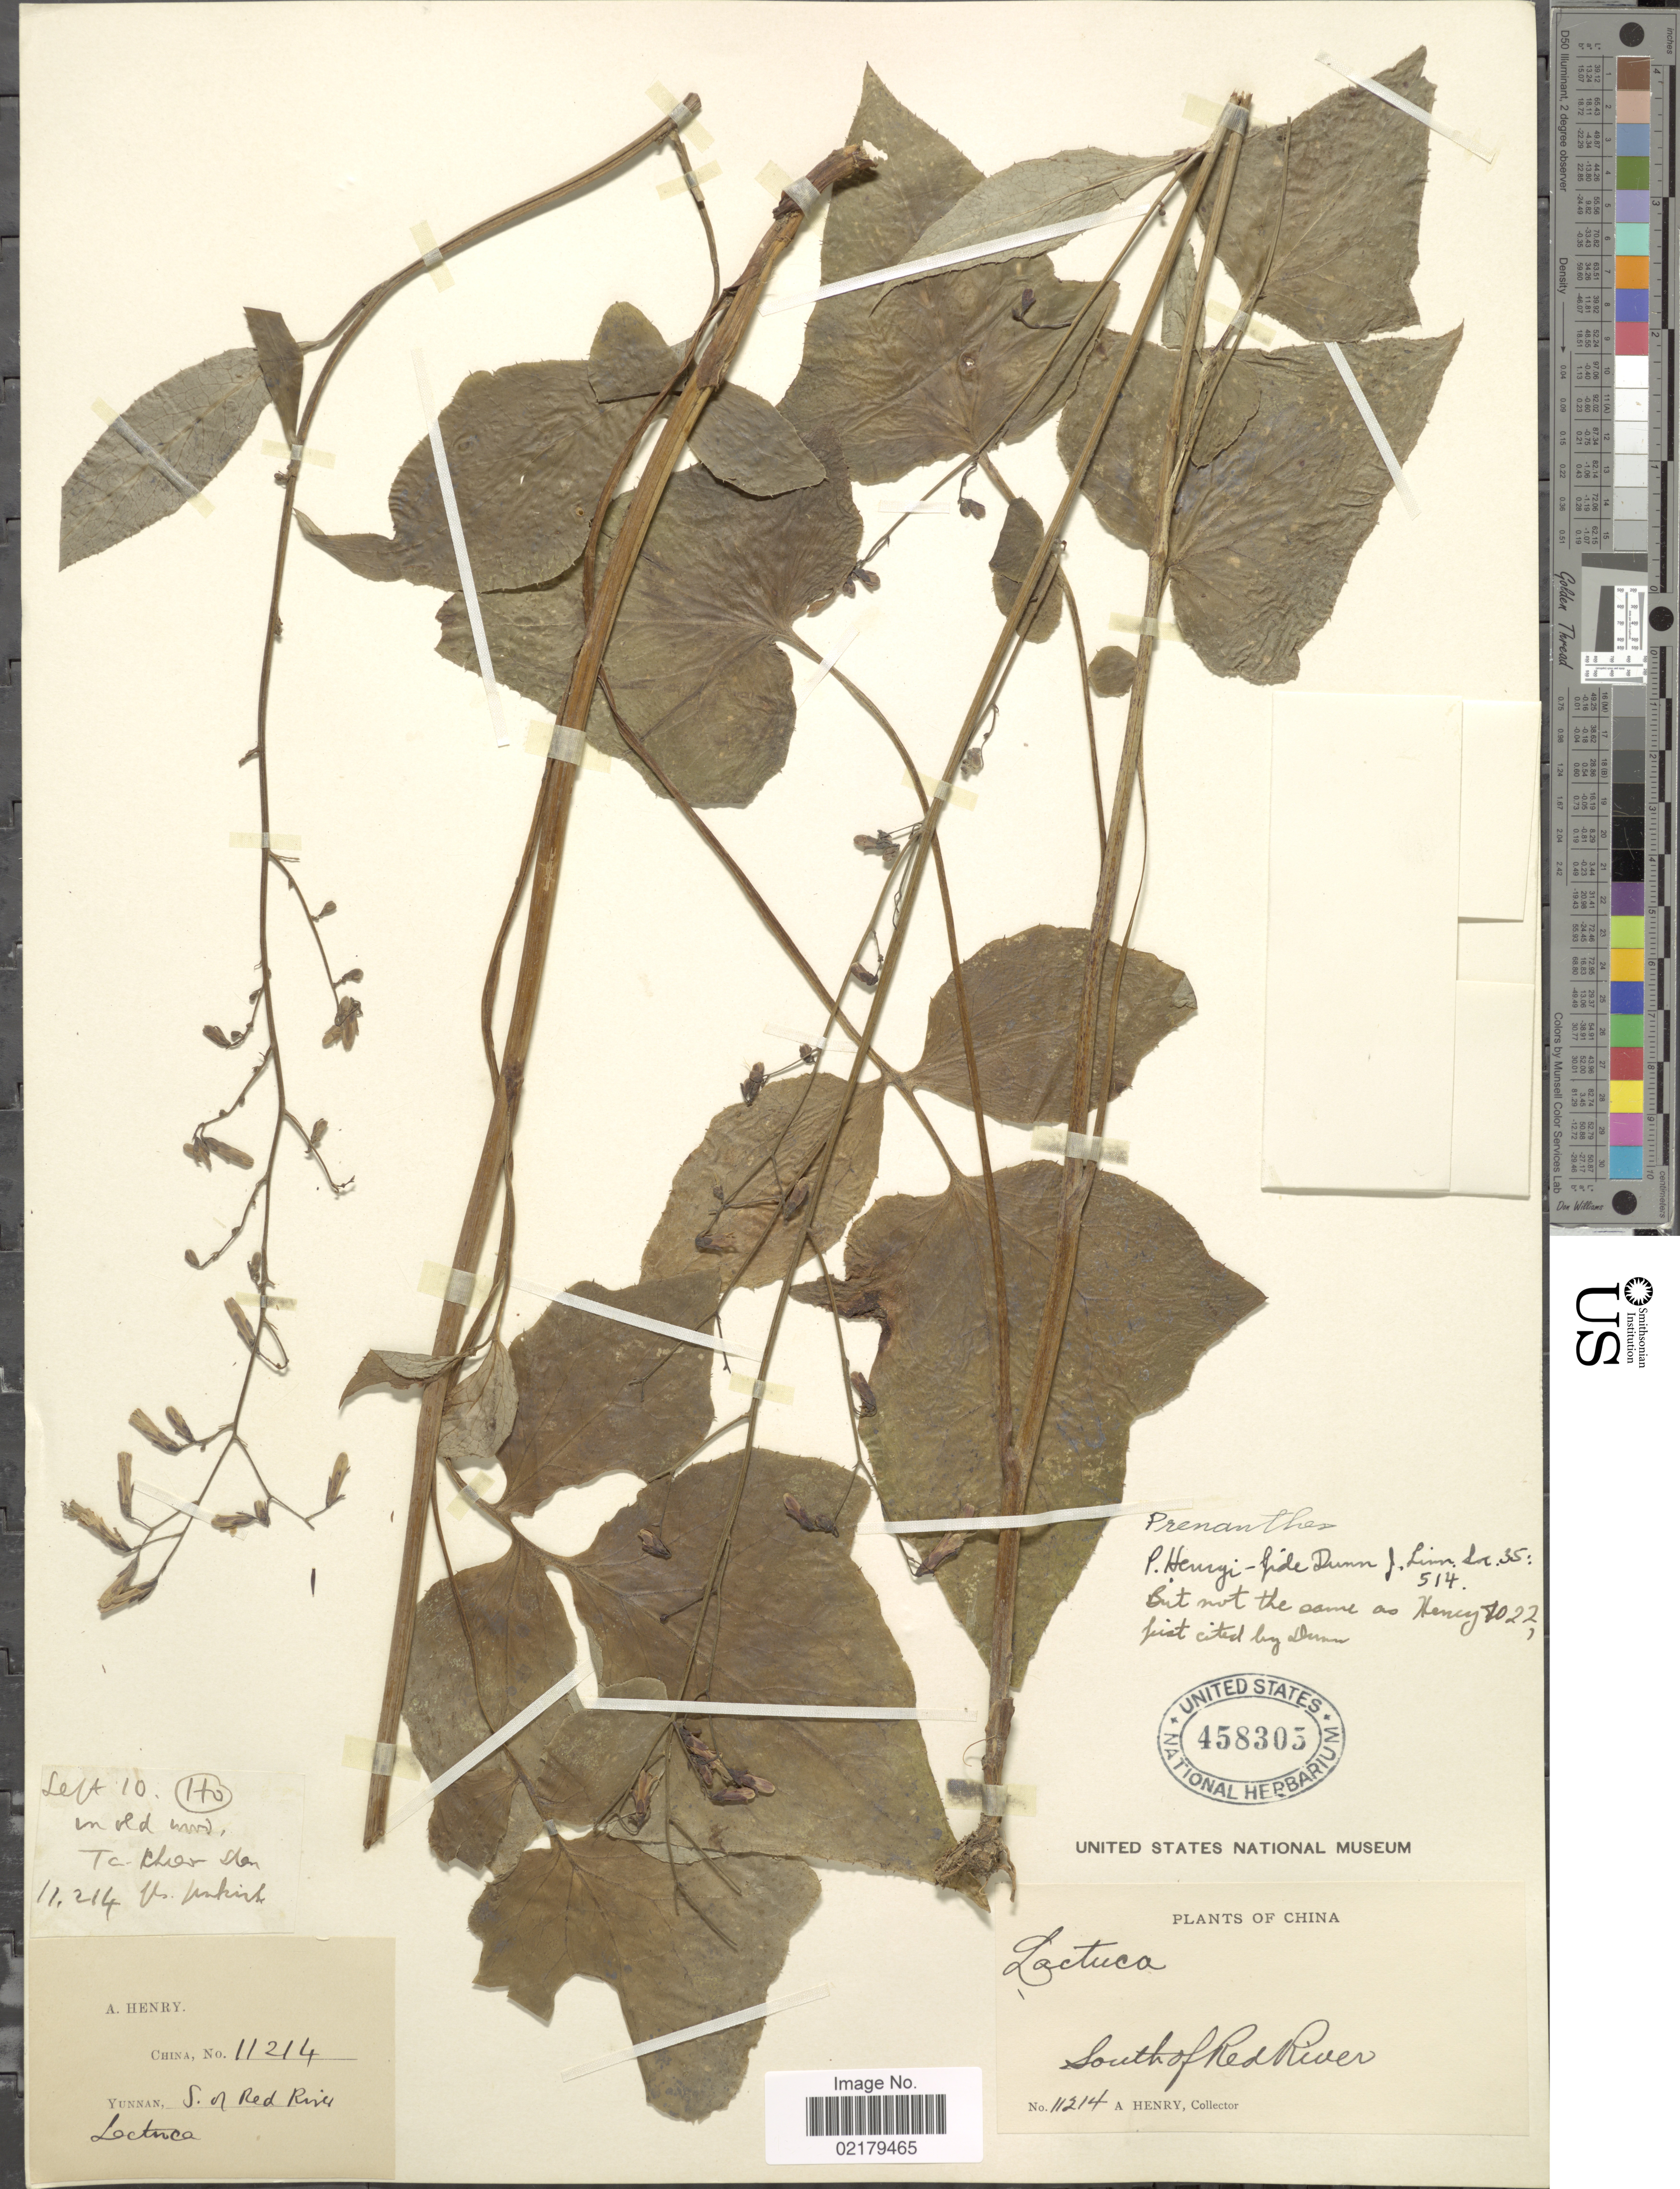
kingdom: Plantae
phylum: Tracheophyta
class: Magnoliopsida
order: Asterales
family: Asteraceae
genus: Notoseris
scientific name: Notoseris melanantha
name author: (Franch.) C. Shih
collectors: A. Henry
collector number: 11214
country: China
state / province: Yunnan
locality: South of Red River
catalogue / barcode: US 458305